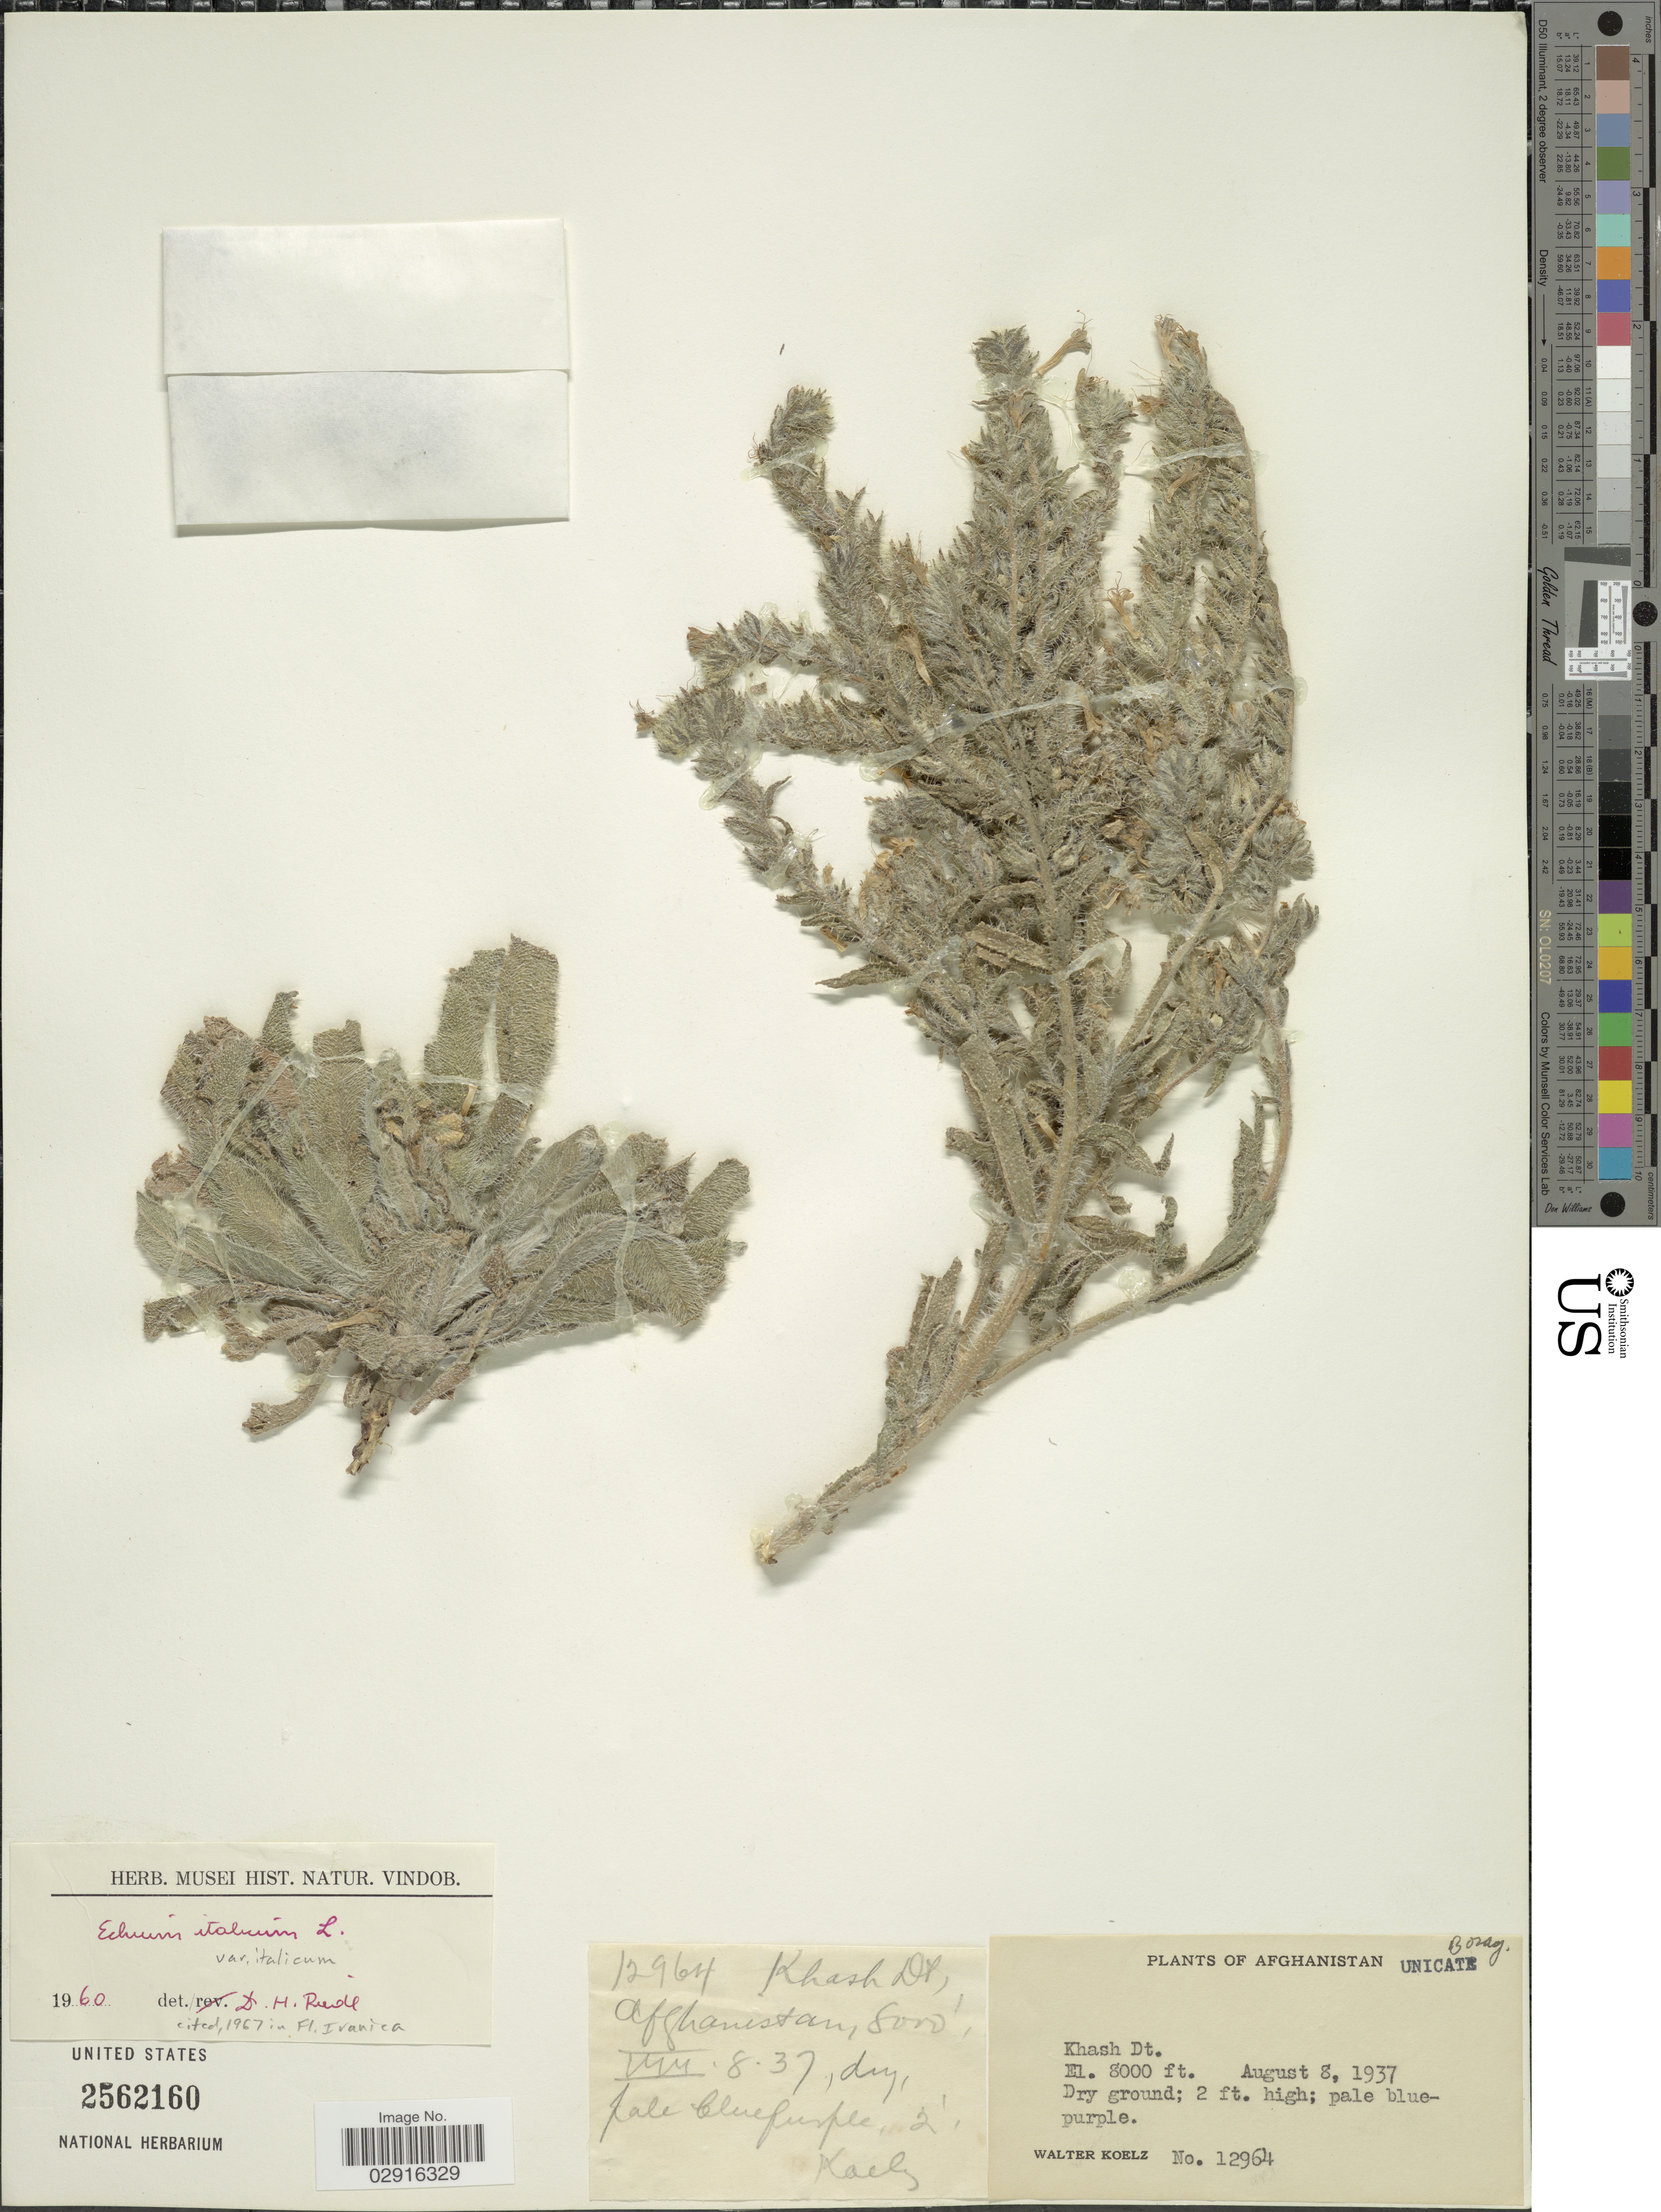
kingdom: Plantae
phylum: Tracheophyta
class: Magnoliopsida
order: Boraginales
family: Boraginaceae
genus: Echium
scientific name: Echium italicum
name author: L.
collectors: W. N. Koelz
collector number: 12964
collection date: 1937-08-08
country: Afghanistan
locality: Khash Dt.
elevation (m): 2438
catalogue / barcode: US 2562160